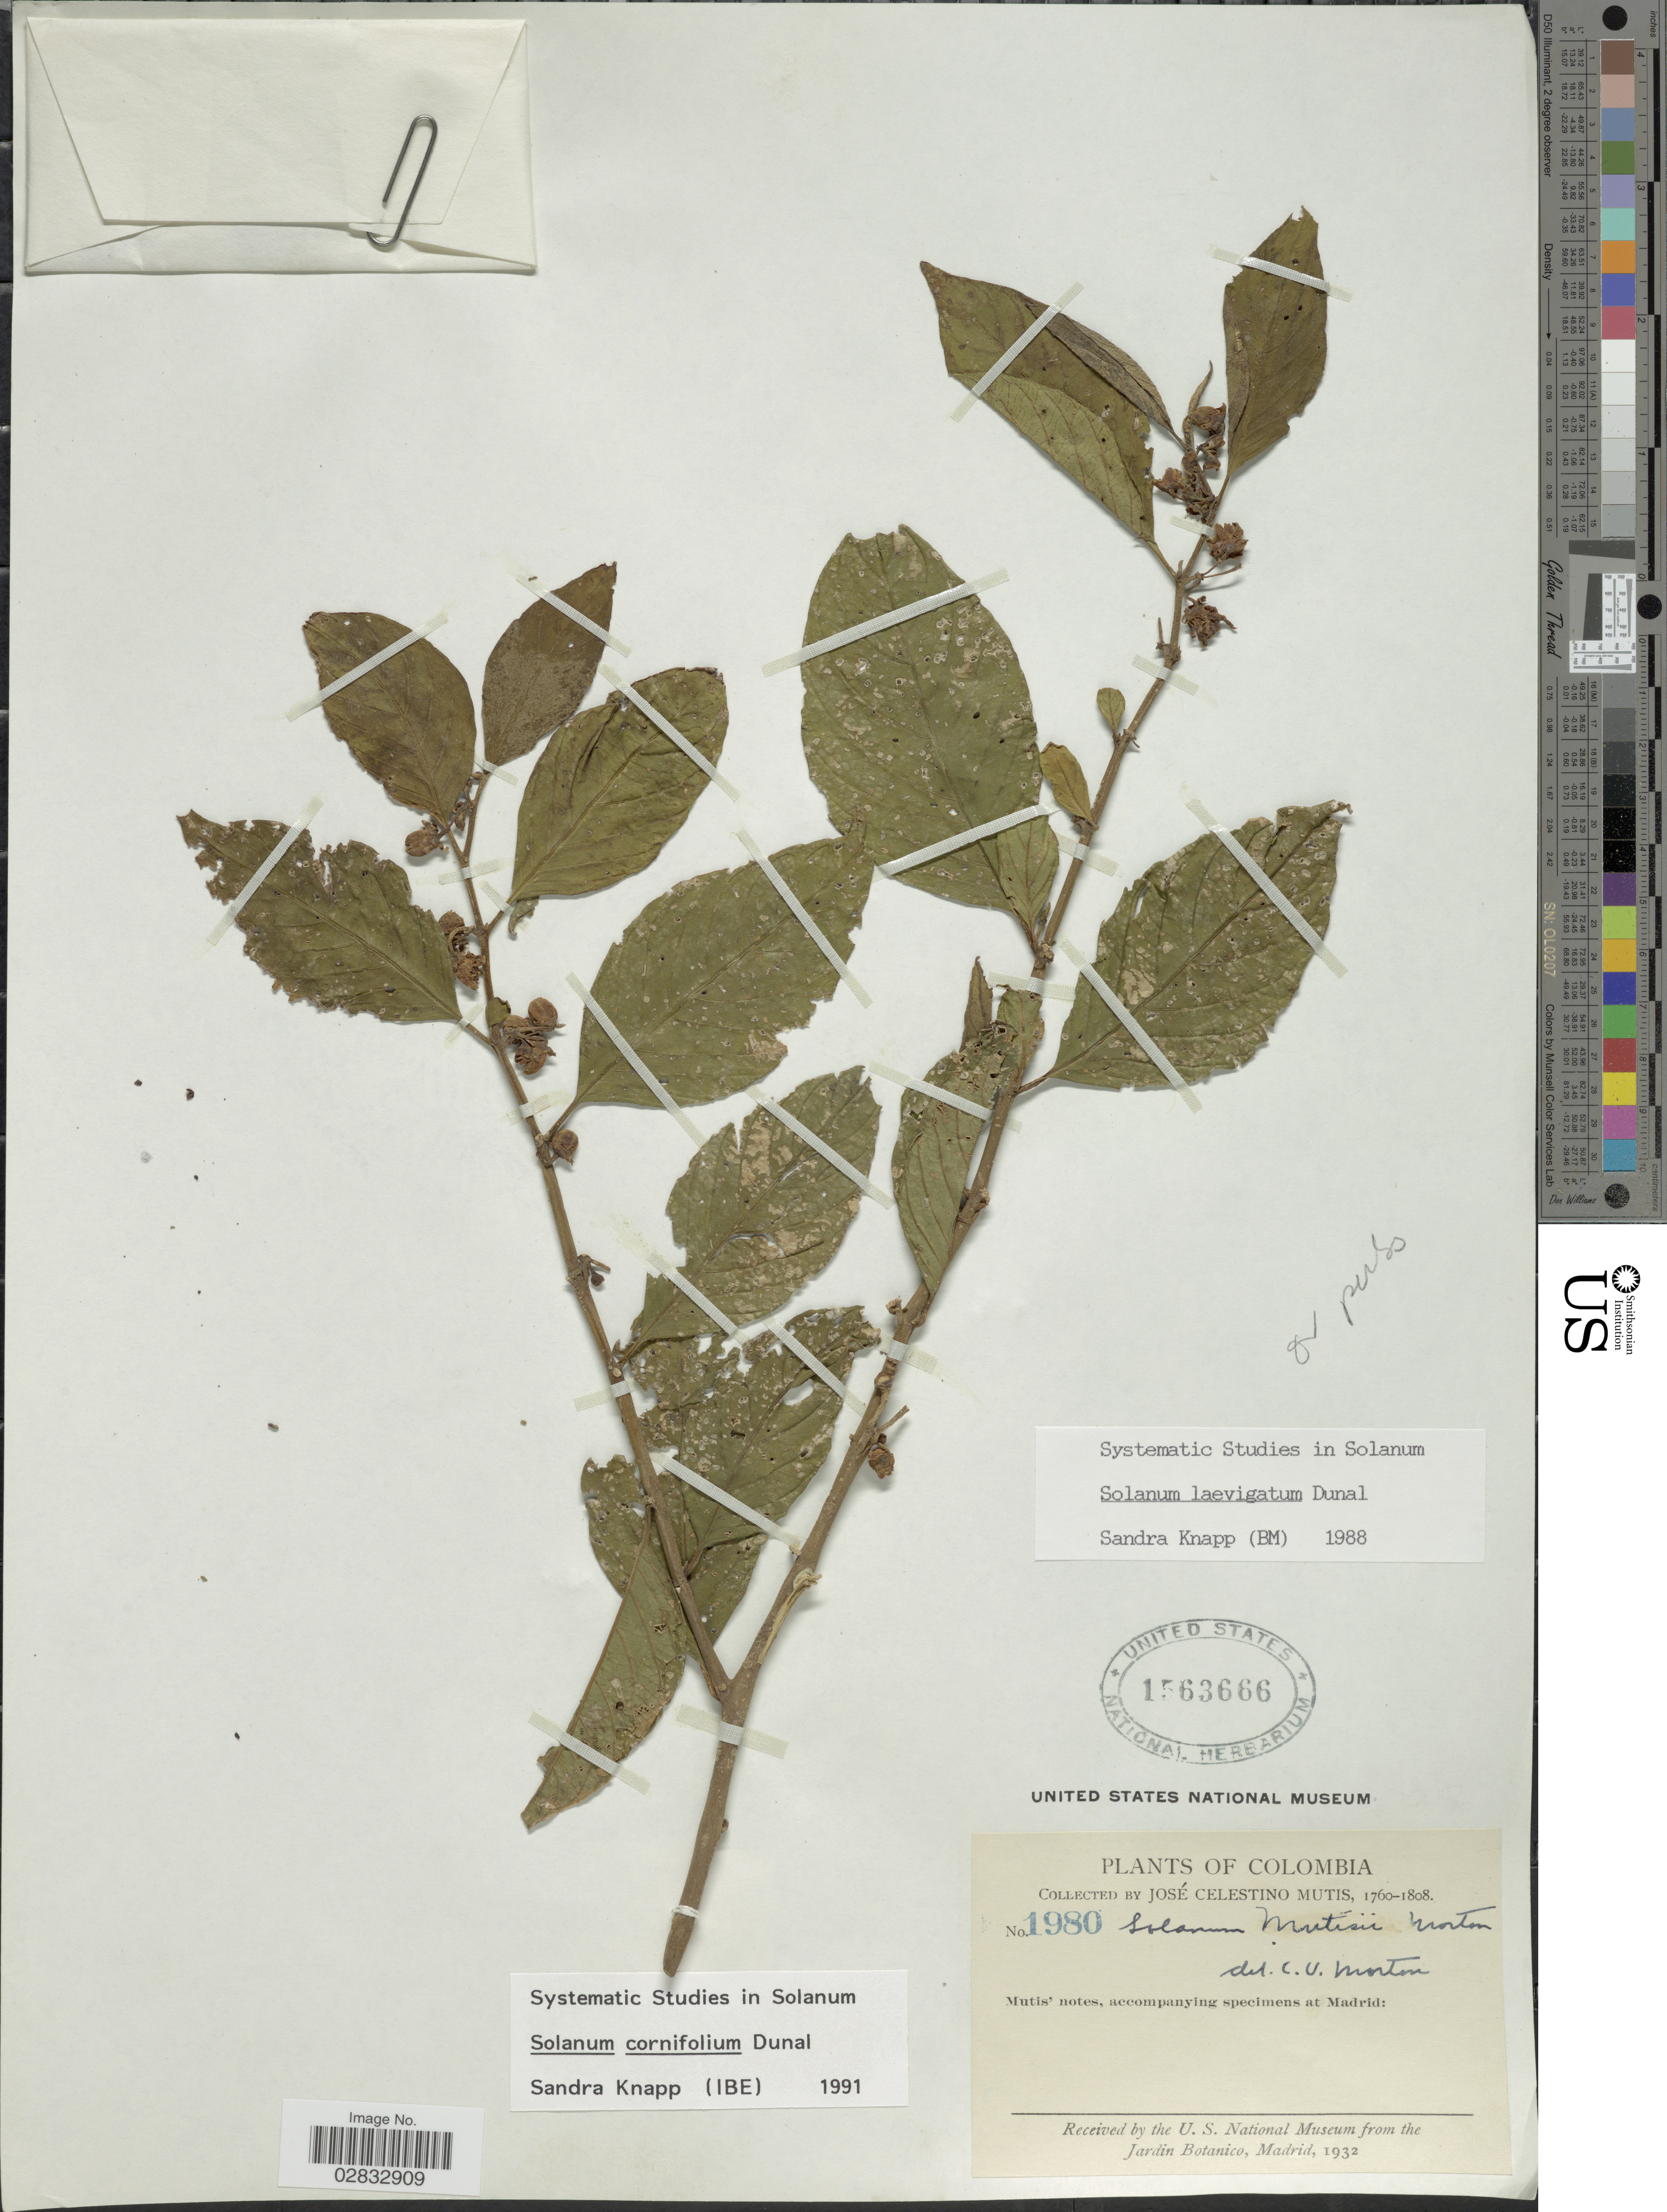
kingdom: Plantae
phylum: Tracheophyta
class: Magnoliopsida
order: Solanales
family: Solanaceae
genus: Solanum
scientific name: Solanum cornifolium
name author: Dunal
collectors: J. C. B. Mutis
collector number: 1980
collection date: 1760/1808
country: Colombia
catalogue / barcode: US 1563666